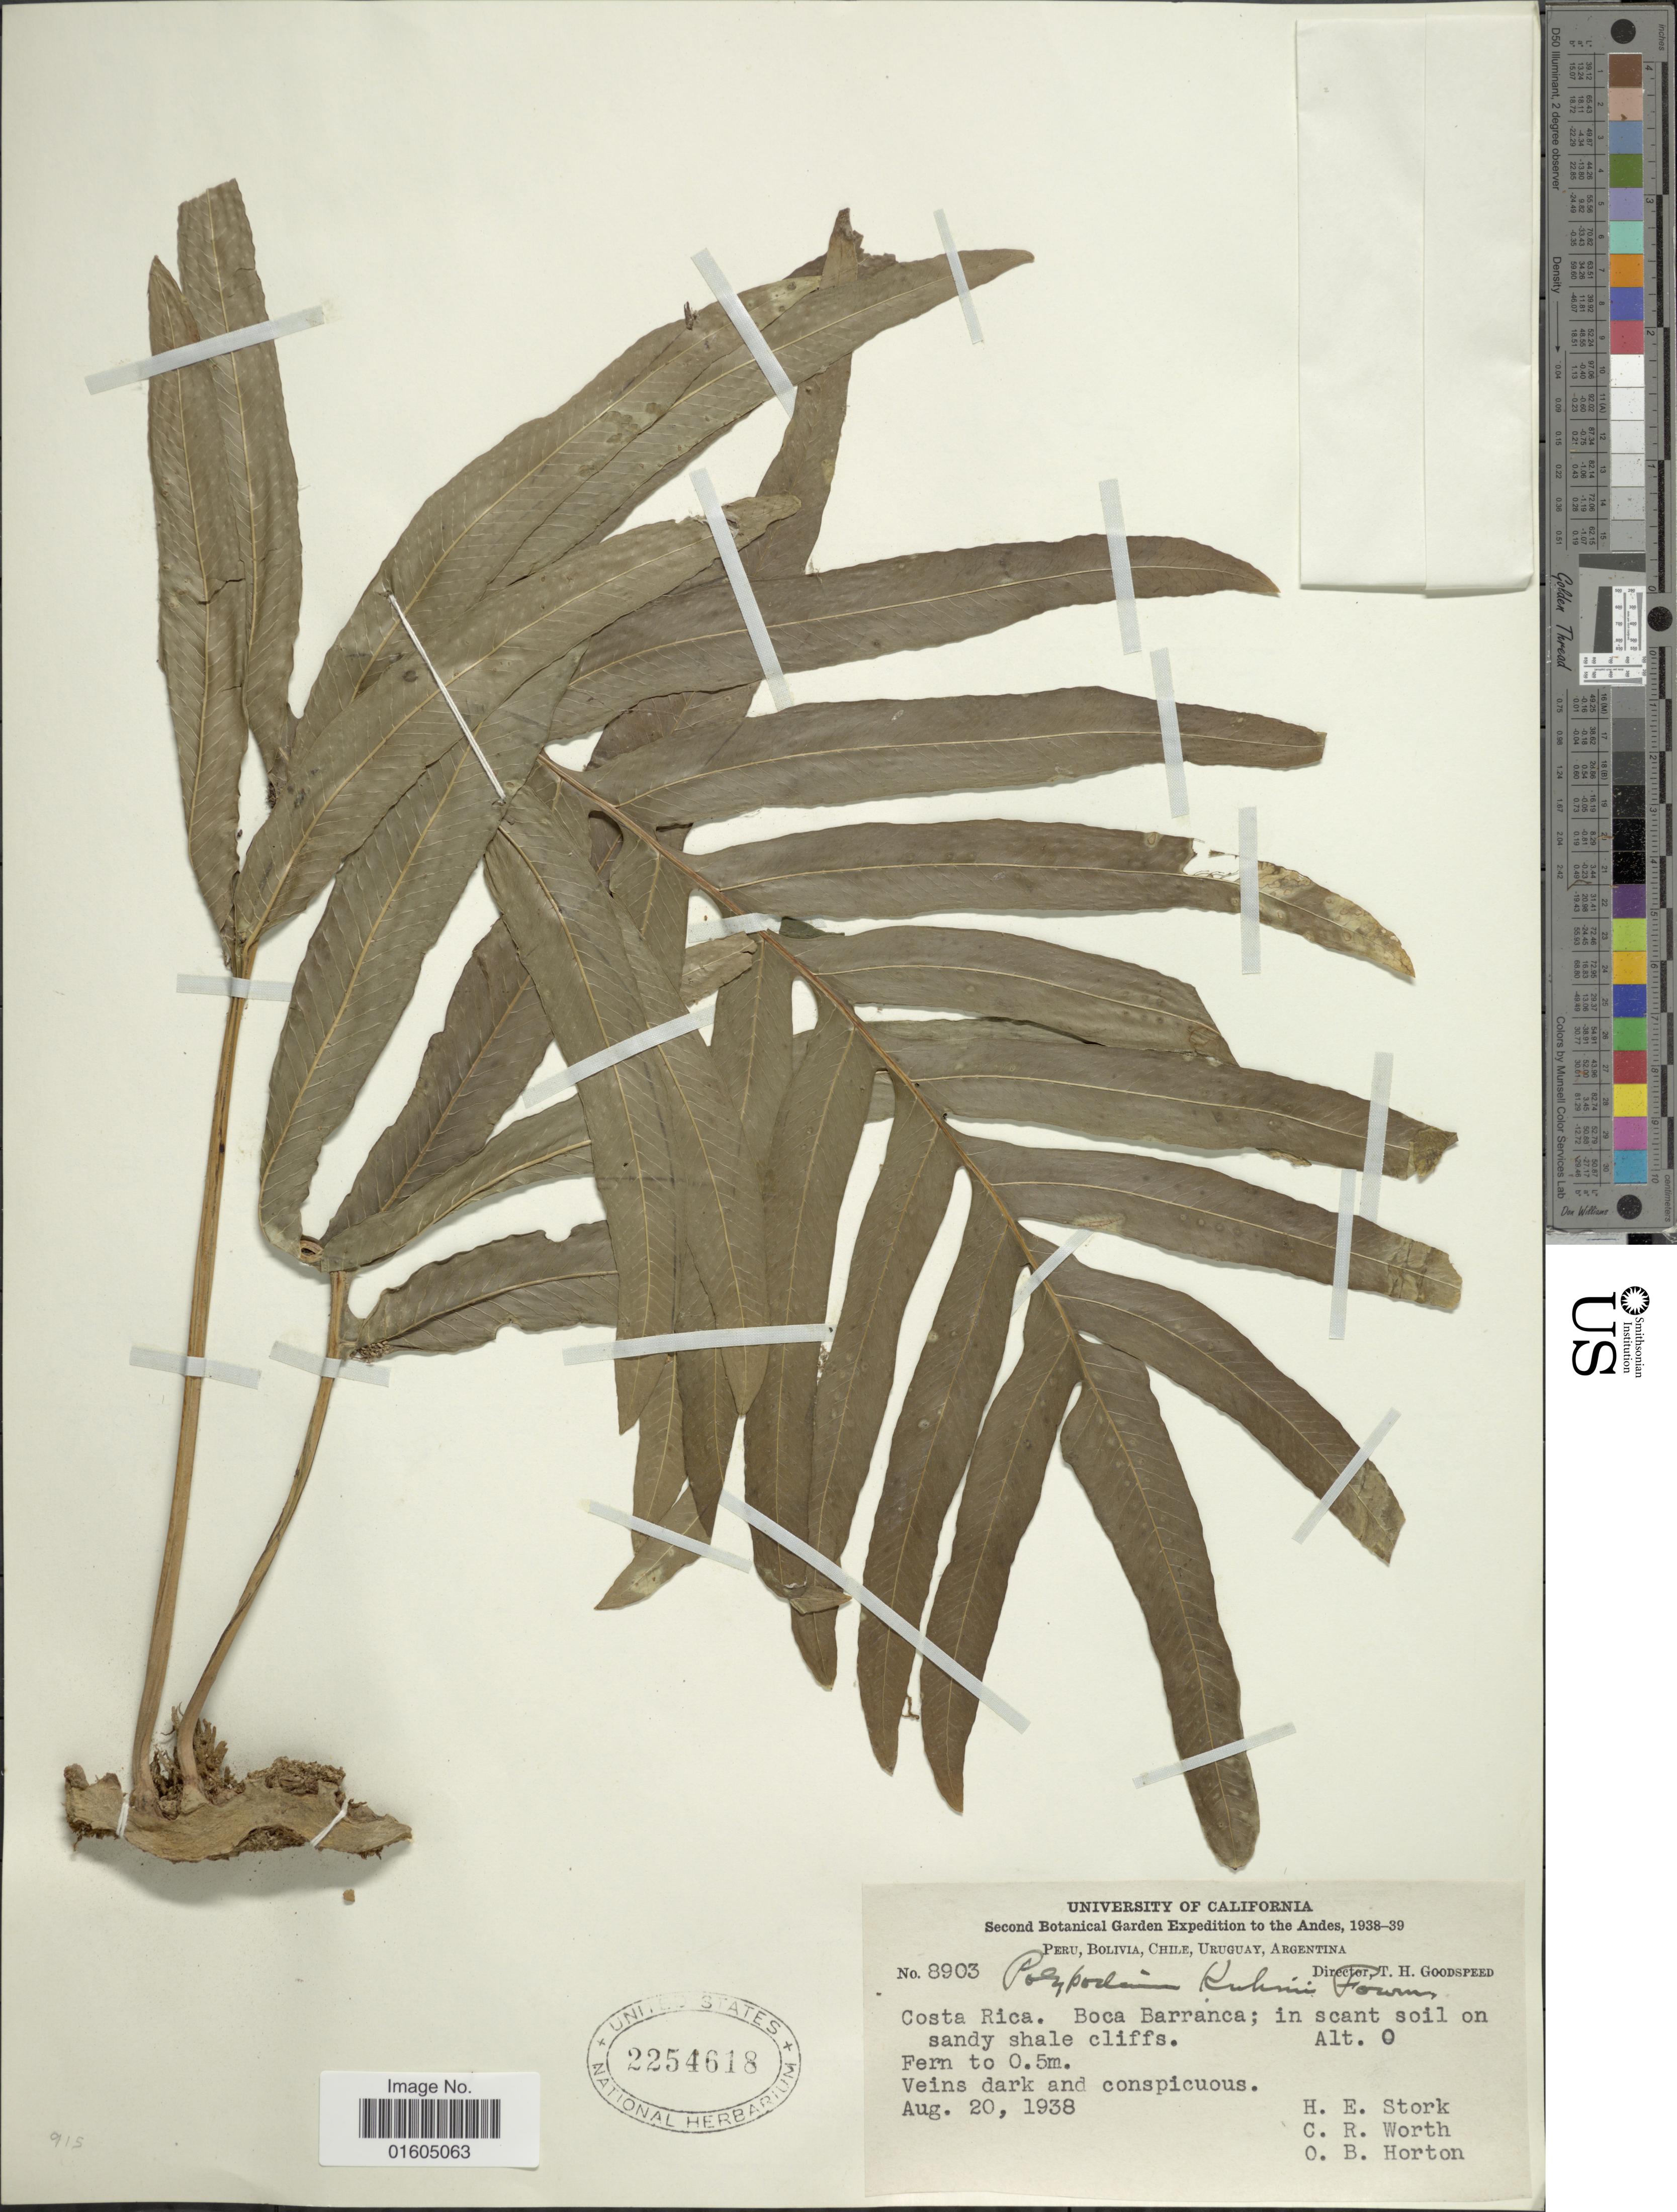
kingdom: Plantae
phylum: Tracheophyta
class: Polypodiopsida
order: Polypodiales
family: Polypodiaceae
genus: Serpocaulon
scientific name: Serpocaulon attenuatum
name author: (Humb. & Bonpl. ex Willd.) A.R. Sm.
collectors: H. E. Stork, C. R. Worth & O. B. Horton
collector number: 8903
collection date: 1938-08-20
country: Costa Rica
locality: Costa Rica. Boca Barranca; in scant soil on sandy shale cliffs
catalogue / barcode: US 2254618